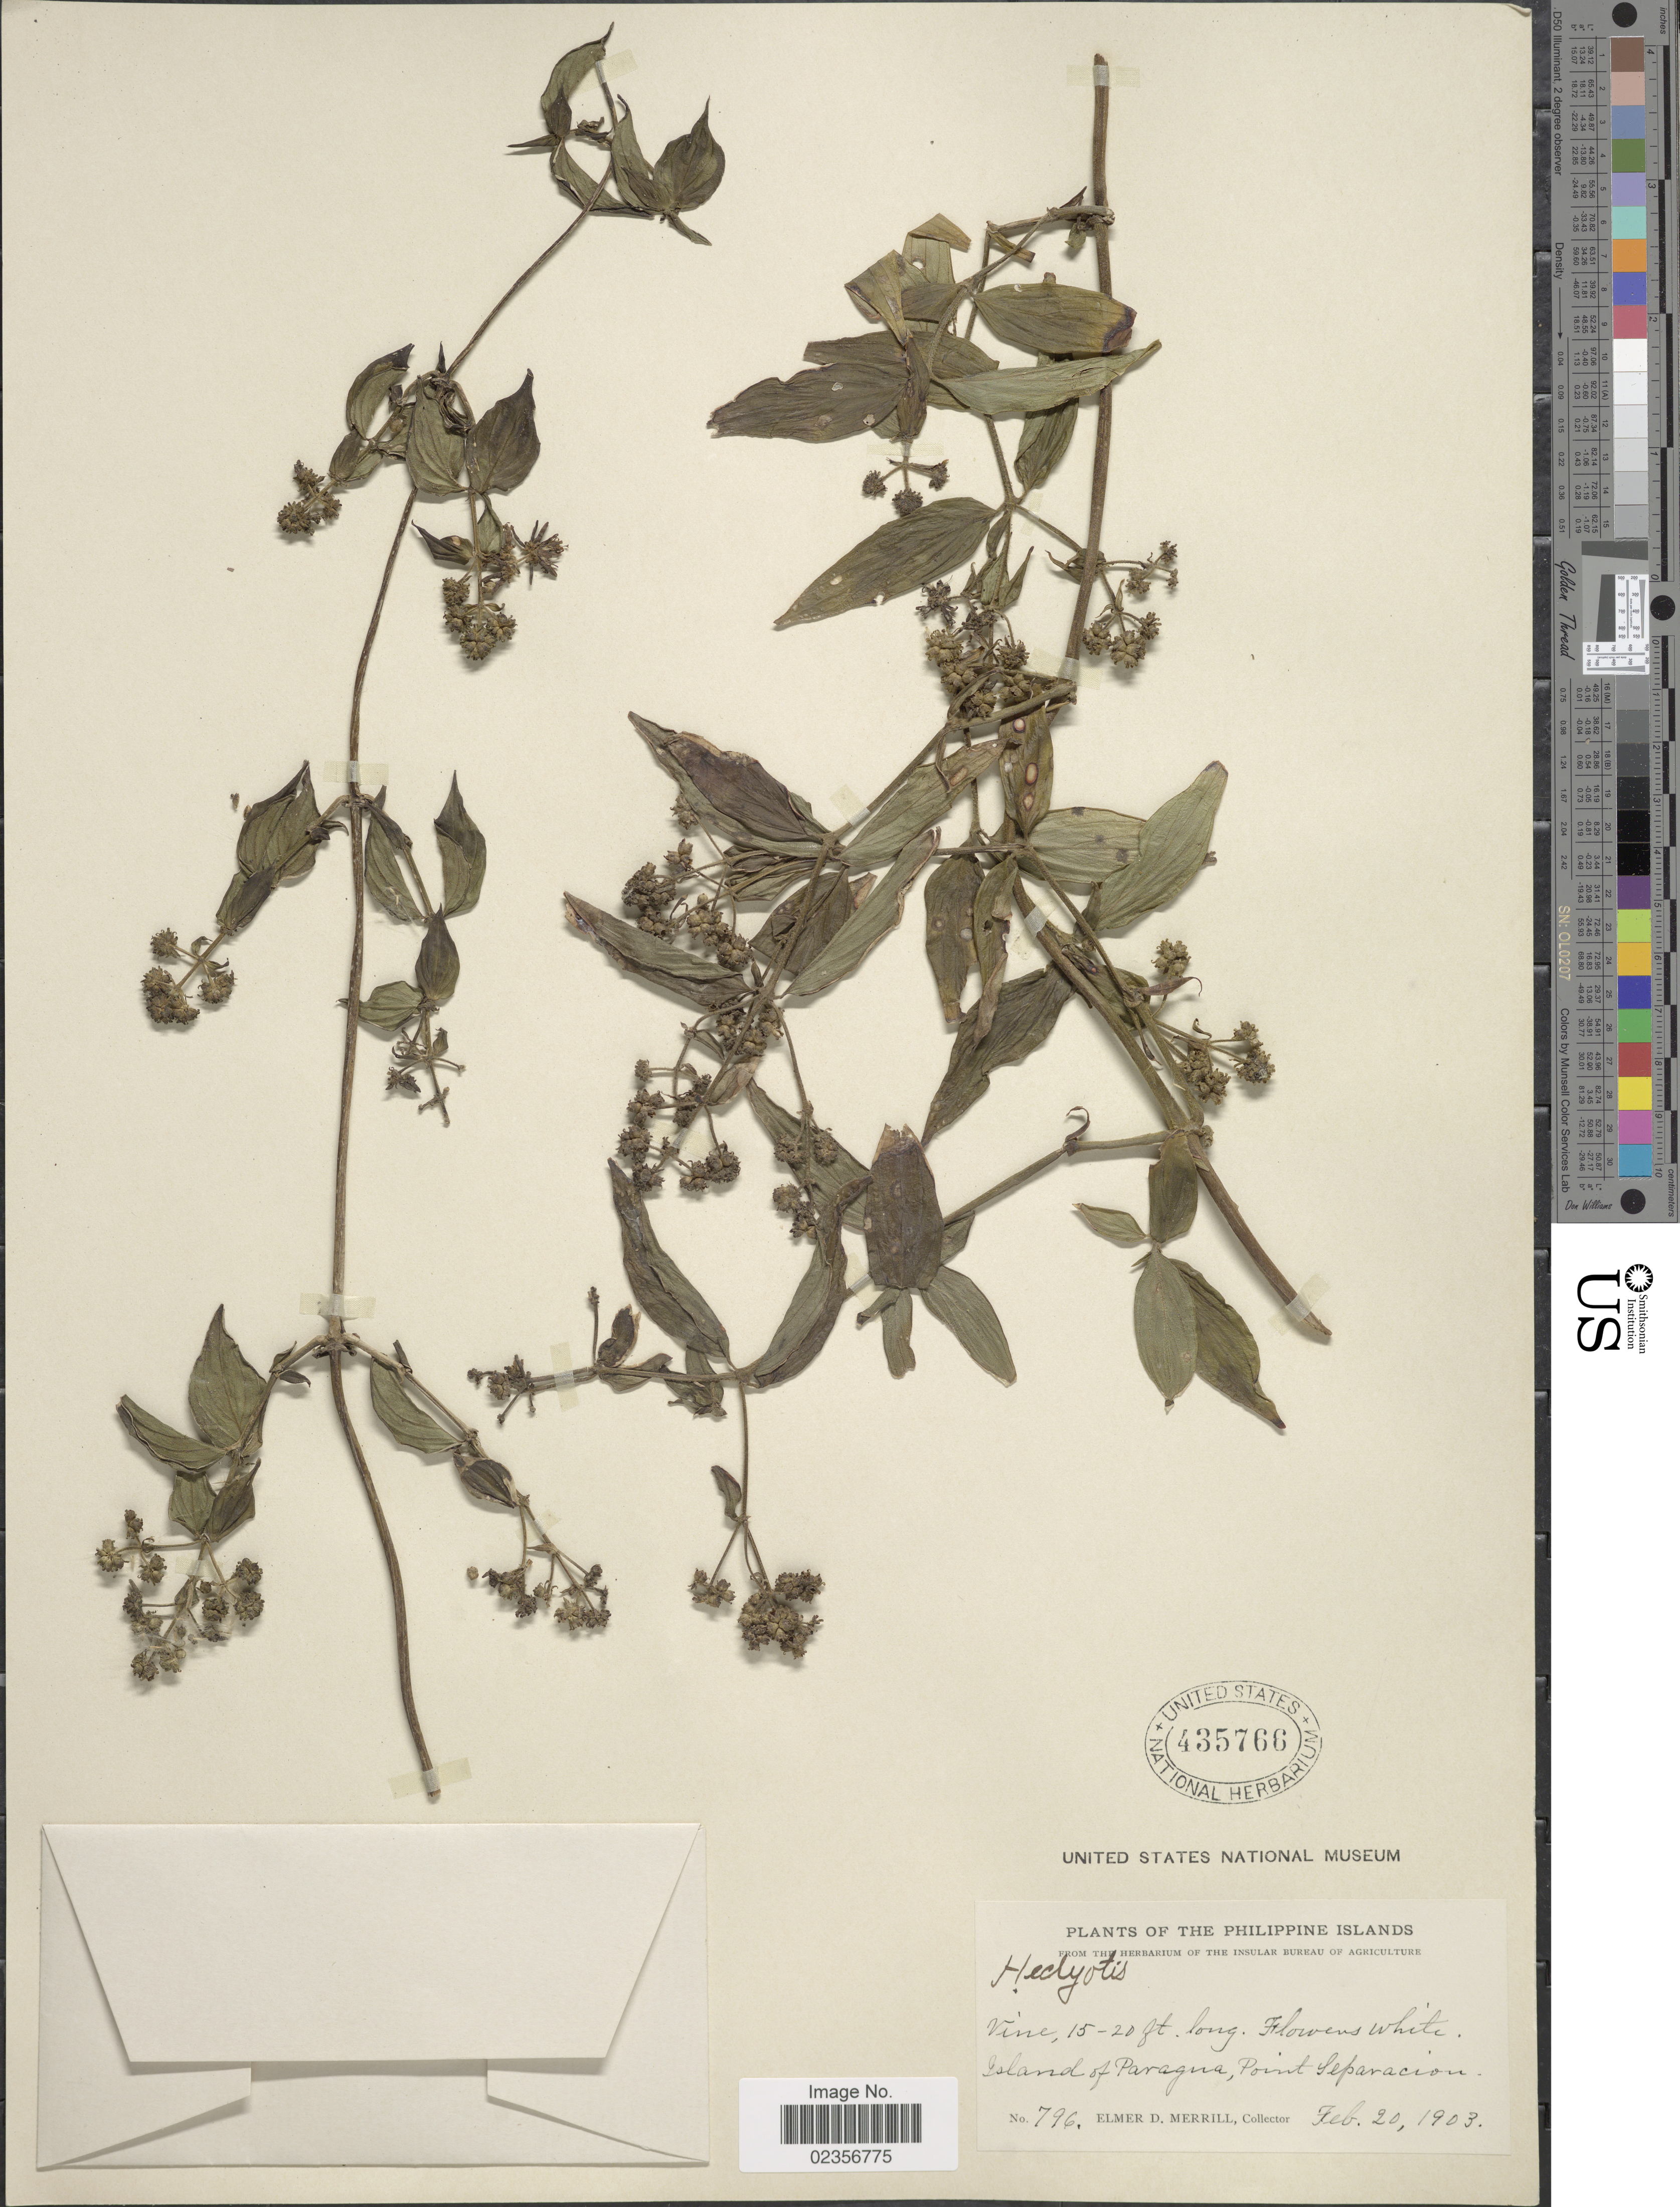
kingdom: Plantae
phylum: Tracheophyta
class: Magnoliopsida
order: Gentianales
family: Rubiaceae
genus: Hedyotis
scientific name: Hedyotis sp.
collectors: E. D. Merrill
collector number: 796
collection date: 1903-02-20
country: Philippines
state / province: Mimaropa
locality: Island of Paragua, Point Separacion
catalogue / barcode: US 435766